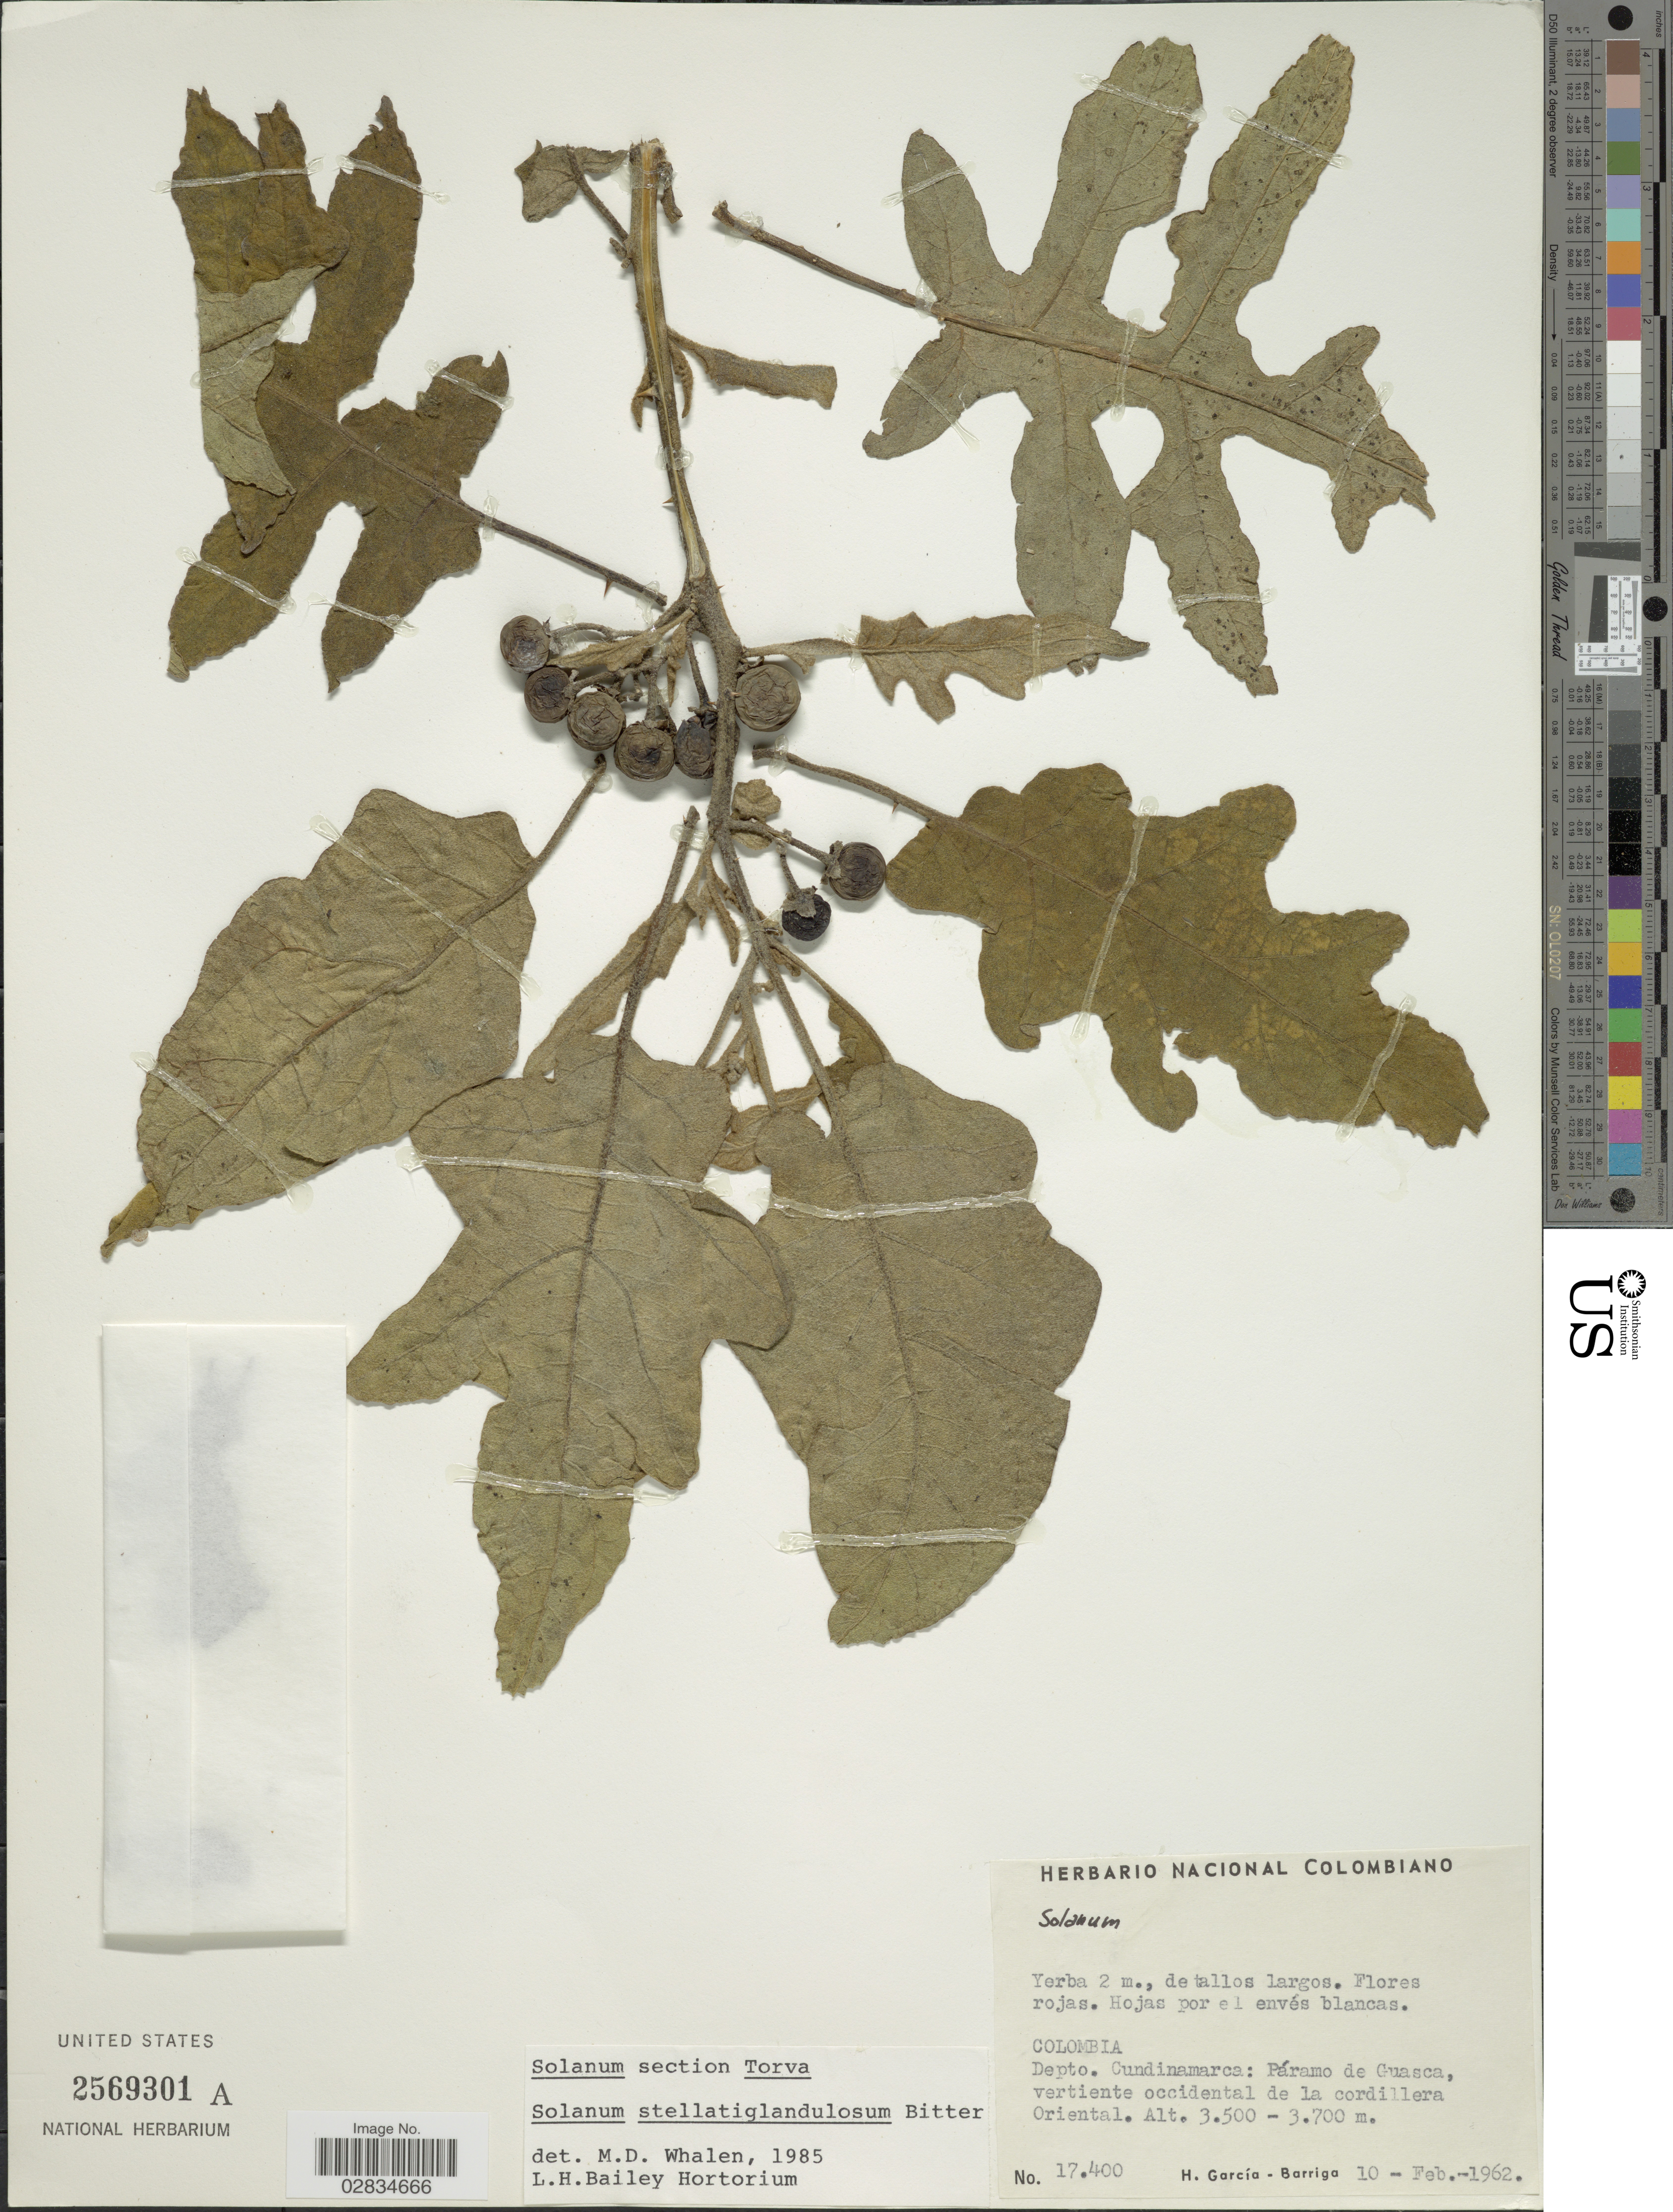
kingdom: Plantae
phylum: Tracheophyta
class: Magnoliopsida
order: Solanales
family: Solanaceae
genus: Solanum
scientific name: Solanum stellatiglandulosum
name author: Bitter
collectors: H. García Barriga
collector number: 17400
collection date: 1962-02-10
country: Colombia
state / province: Cundinamarca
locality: Depto. Cundinamarca: Páramo de Guasca, vertiente occidental de la cordillera Oriental.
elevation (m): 3500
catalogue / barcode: US 2569301A